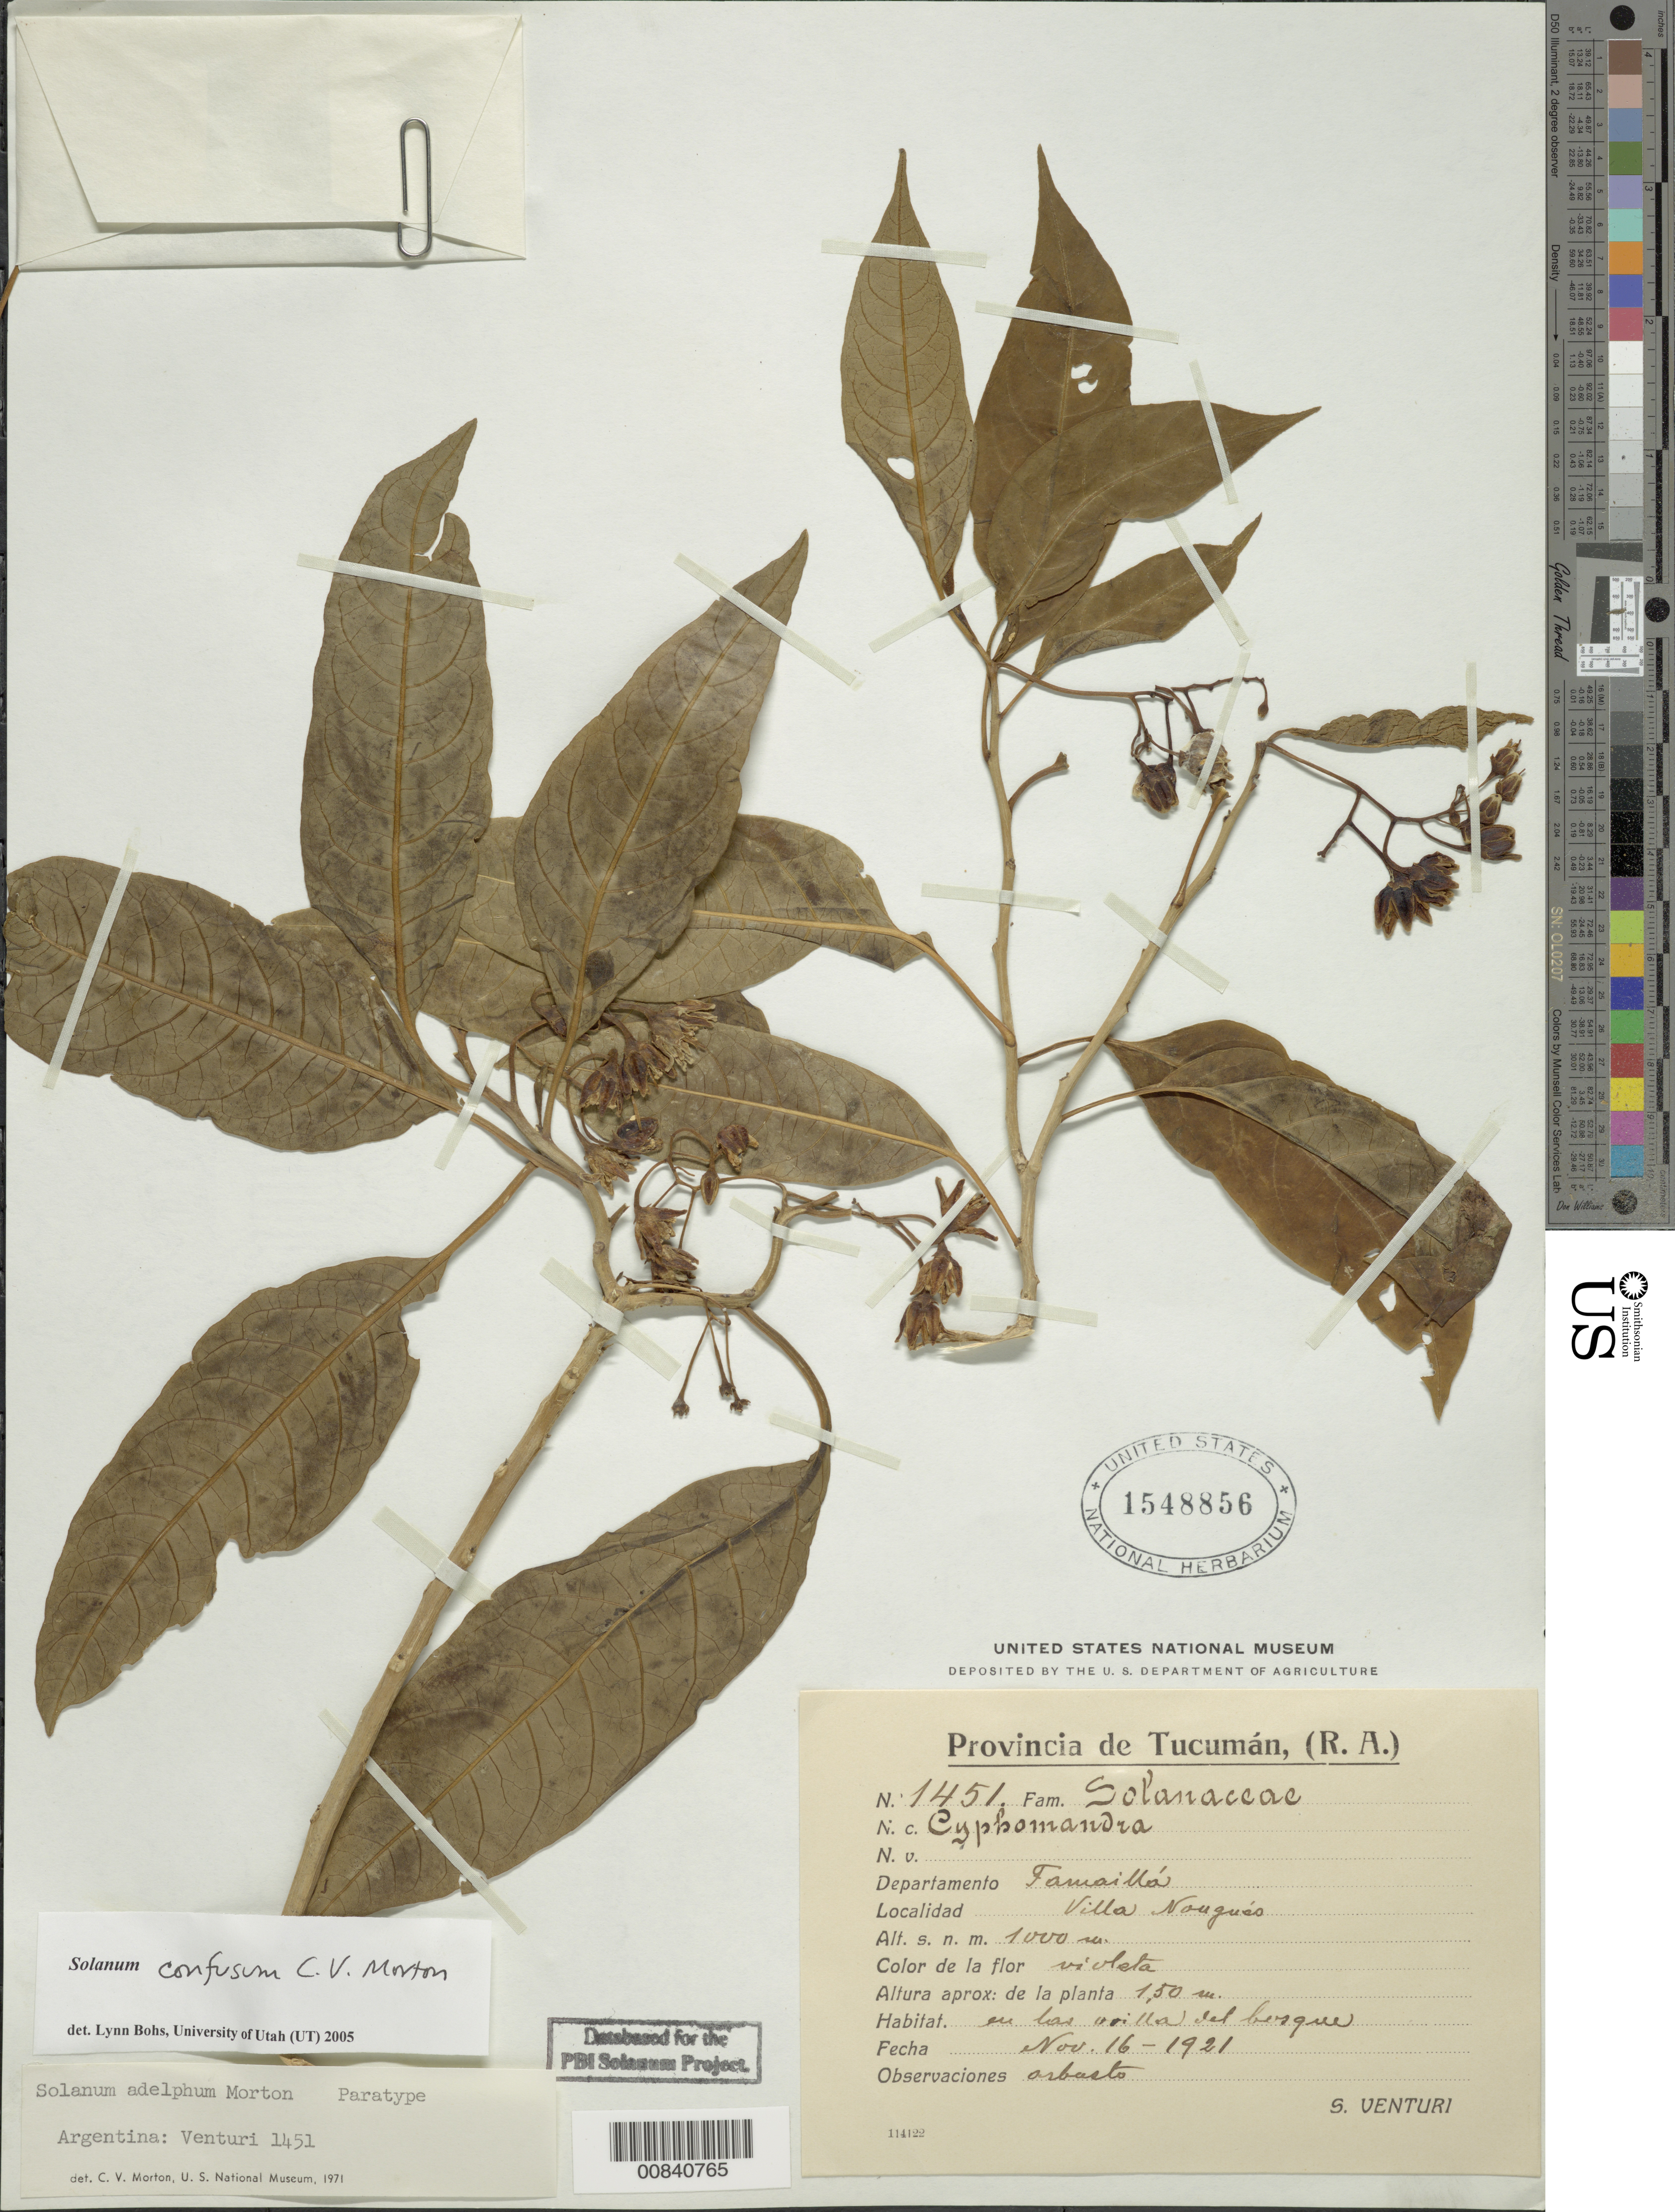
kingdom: Plantae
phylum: Tracheophyta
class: Magnoliopsida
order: Solanales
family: Solanaceae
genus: Solanum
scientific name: Solanum confusum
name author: C.V. Morton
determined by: Bohs, L. A.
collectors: S. Venturi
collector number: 1451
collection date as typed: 16 Nov 1921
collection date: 1921-11-16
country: Argentina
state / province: Tucumán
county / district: Famaillá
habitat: En las orilla del bosque.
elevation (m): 1000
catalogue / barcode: US 1548856